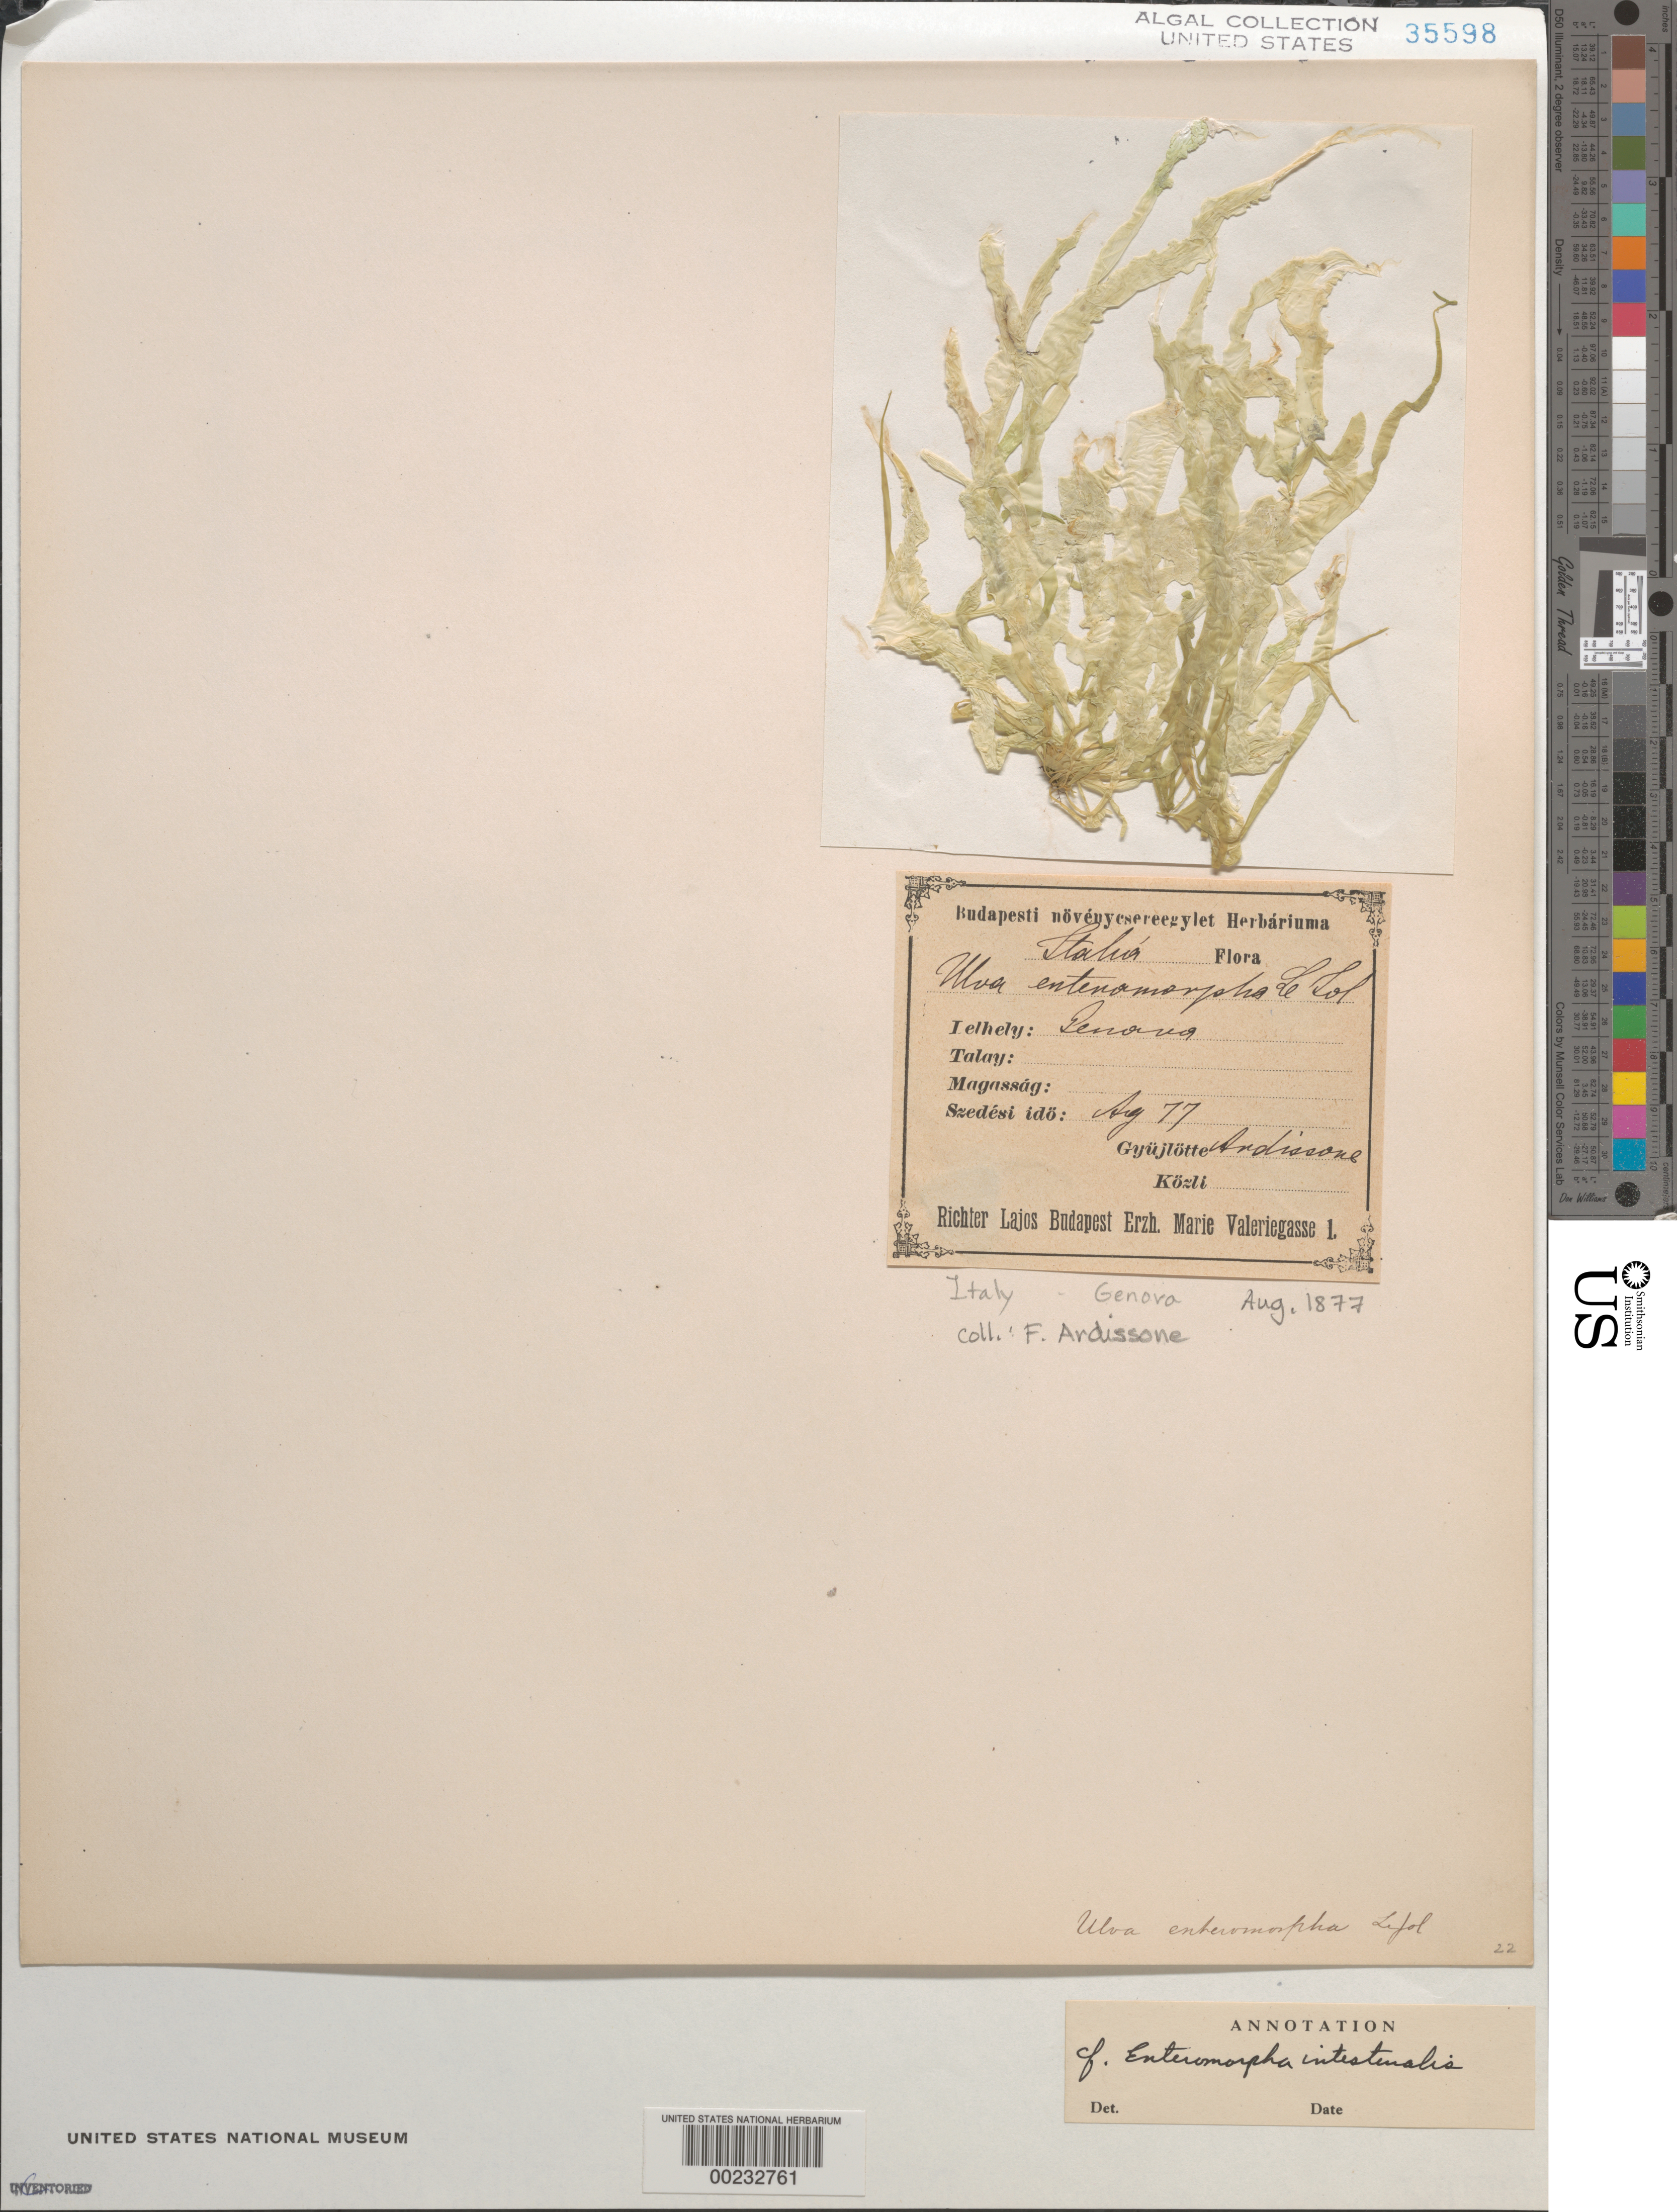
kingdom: Plantae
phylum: Chlorophyta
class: Ulvophyceae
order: Ulvales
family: Ulvaceae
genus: Ulva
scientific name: Ulva intestinalis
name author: L.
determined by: Algae name updating Project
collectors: F. Ardissone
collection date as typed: Aug 1877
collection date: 1877-08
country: Italy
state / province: Liguria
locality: Genoa (genova)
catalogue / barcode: US 35598